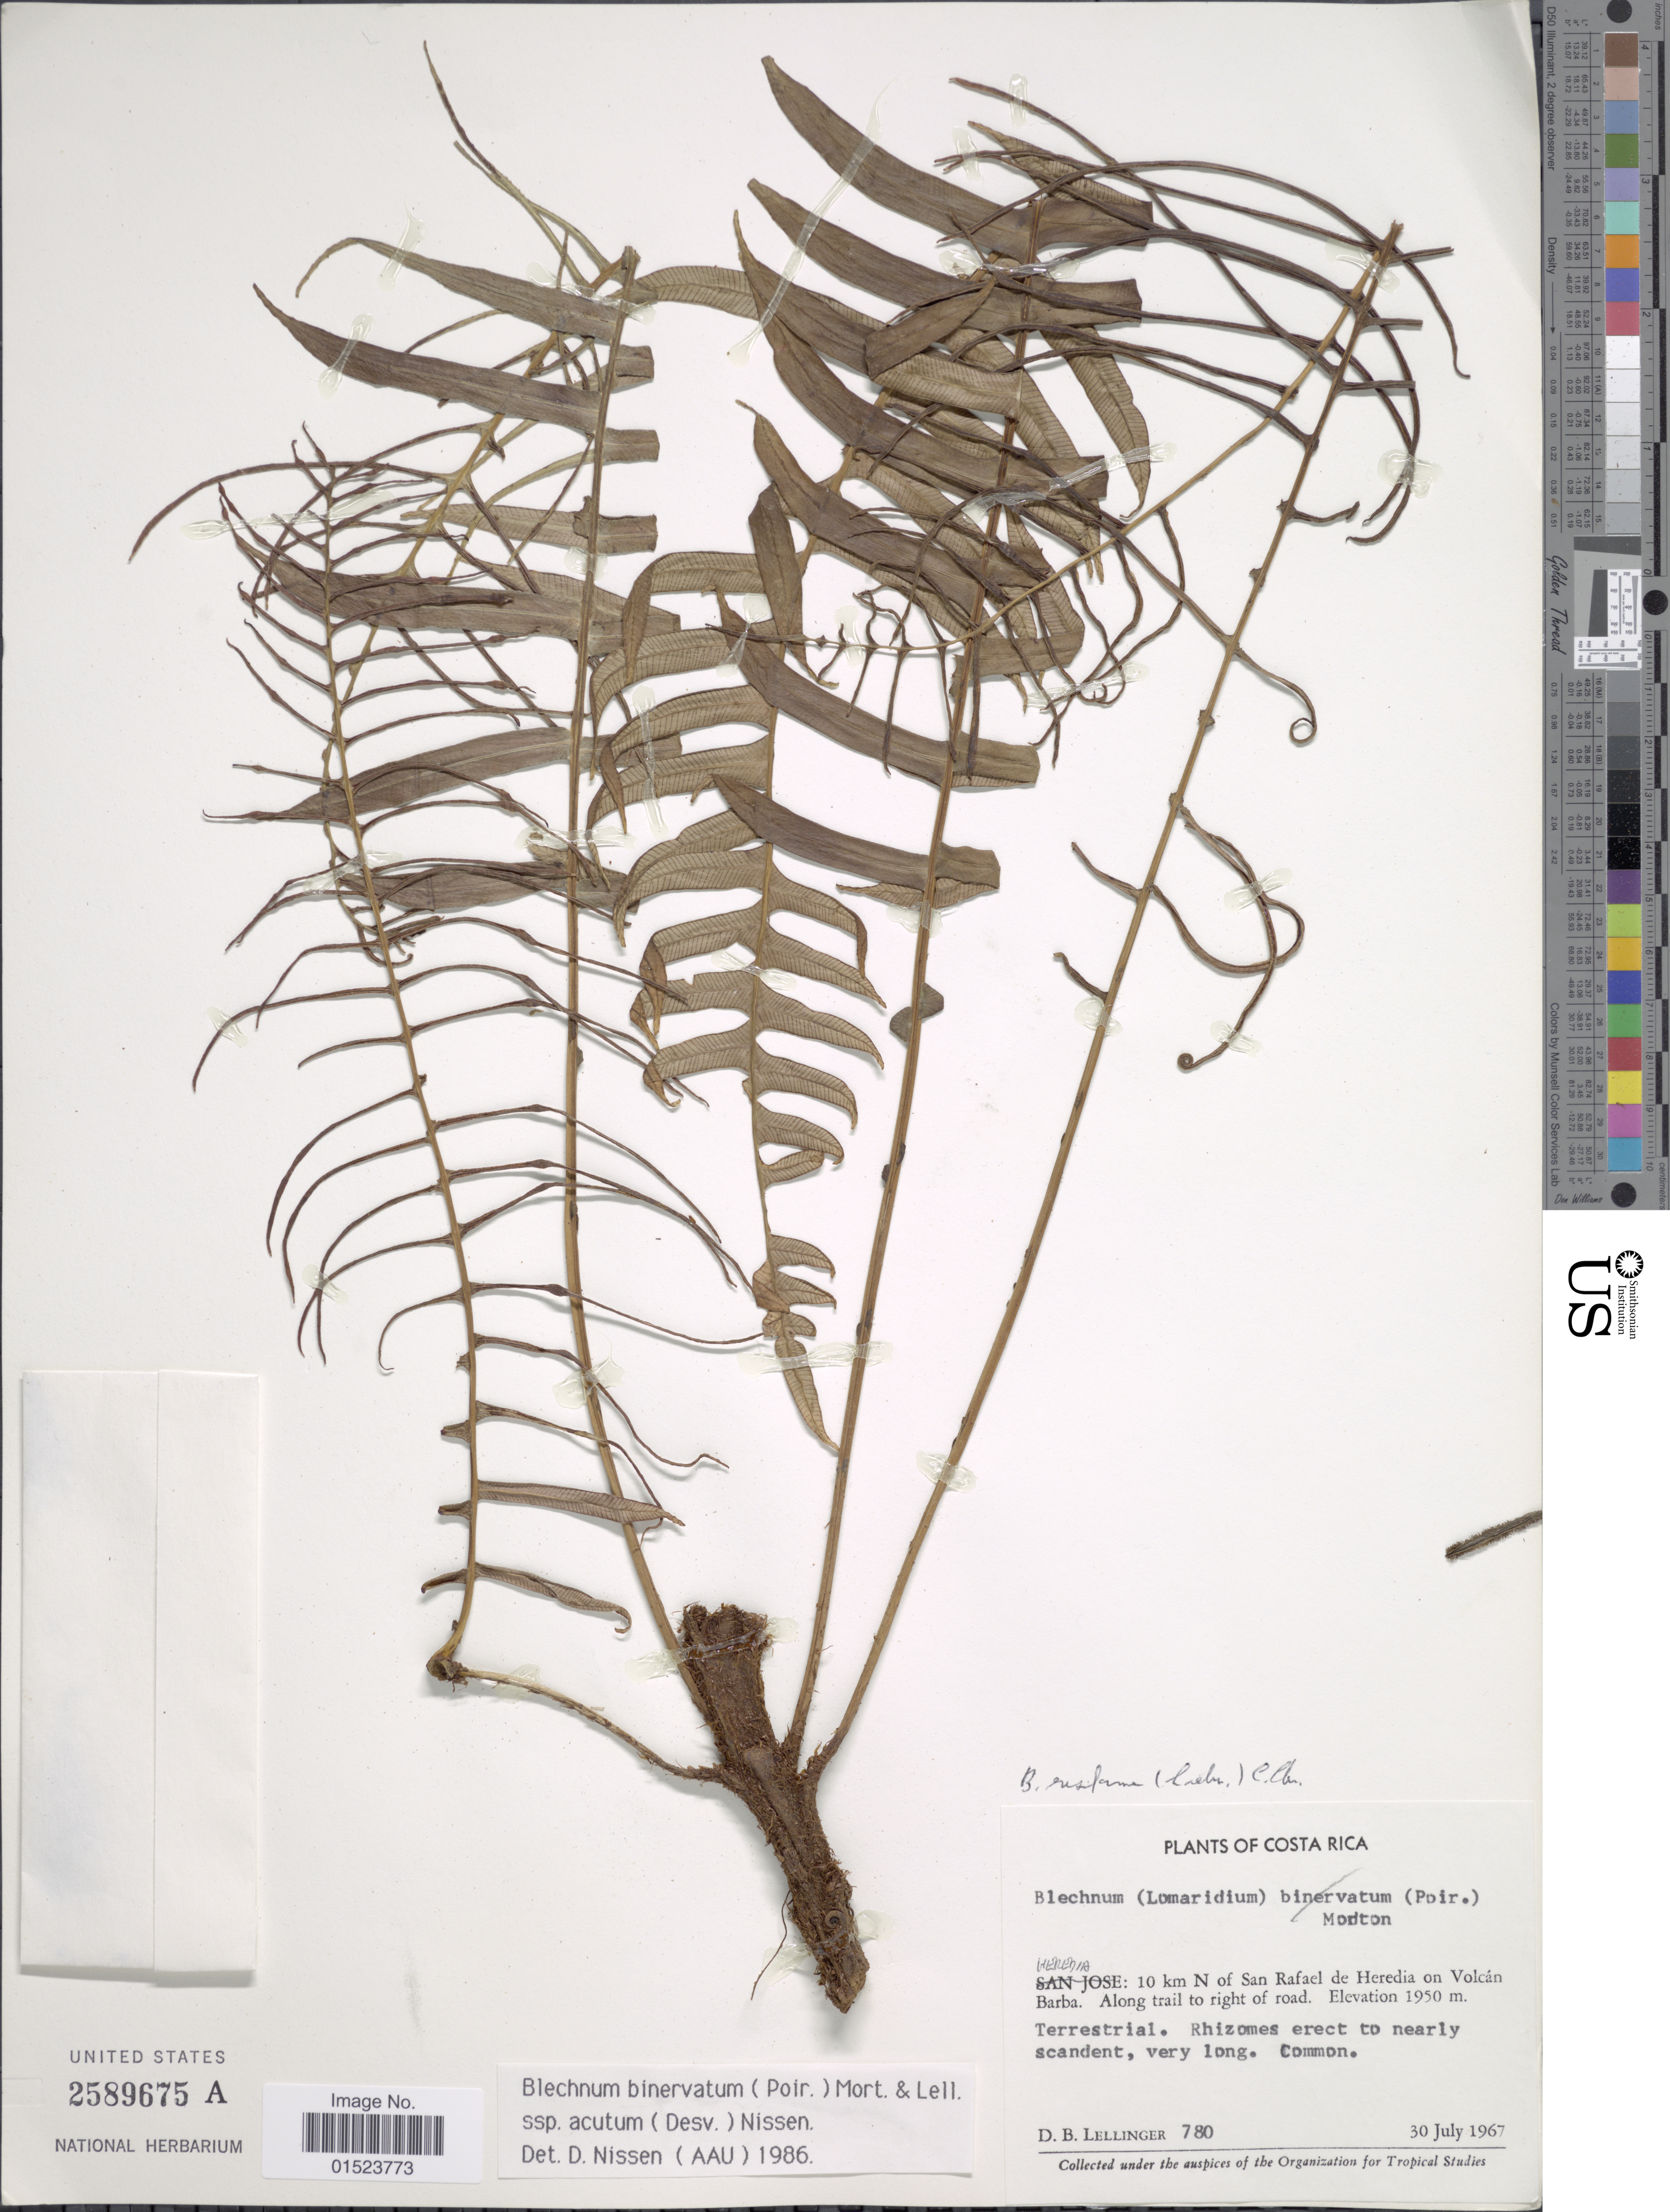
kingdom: Plantae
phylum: Tracheophyta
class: Polypodiopsida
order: Polypodiales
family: Blechnaceae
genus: Blechnum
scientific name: Blechnum ensiforme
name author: (Liebm.) C. Chr.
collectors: D. B. Lellinger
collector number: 780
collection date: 1967-07-30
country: Costa Rica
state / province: Heredia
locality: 10 km N of San Rafael de Heredia on Volcán Barba. Along trail to right of road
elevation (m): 1950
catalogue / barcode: US 2589675A